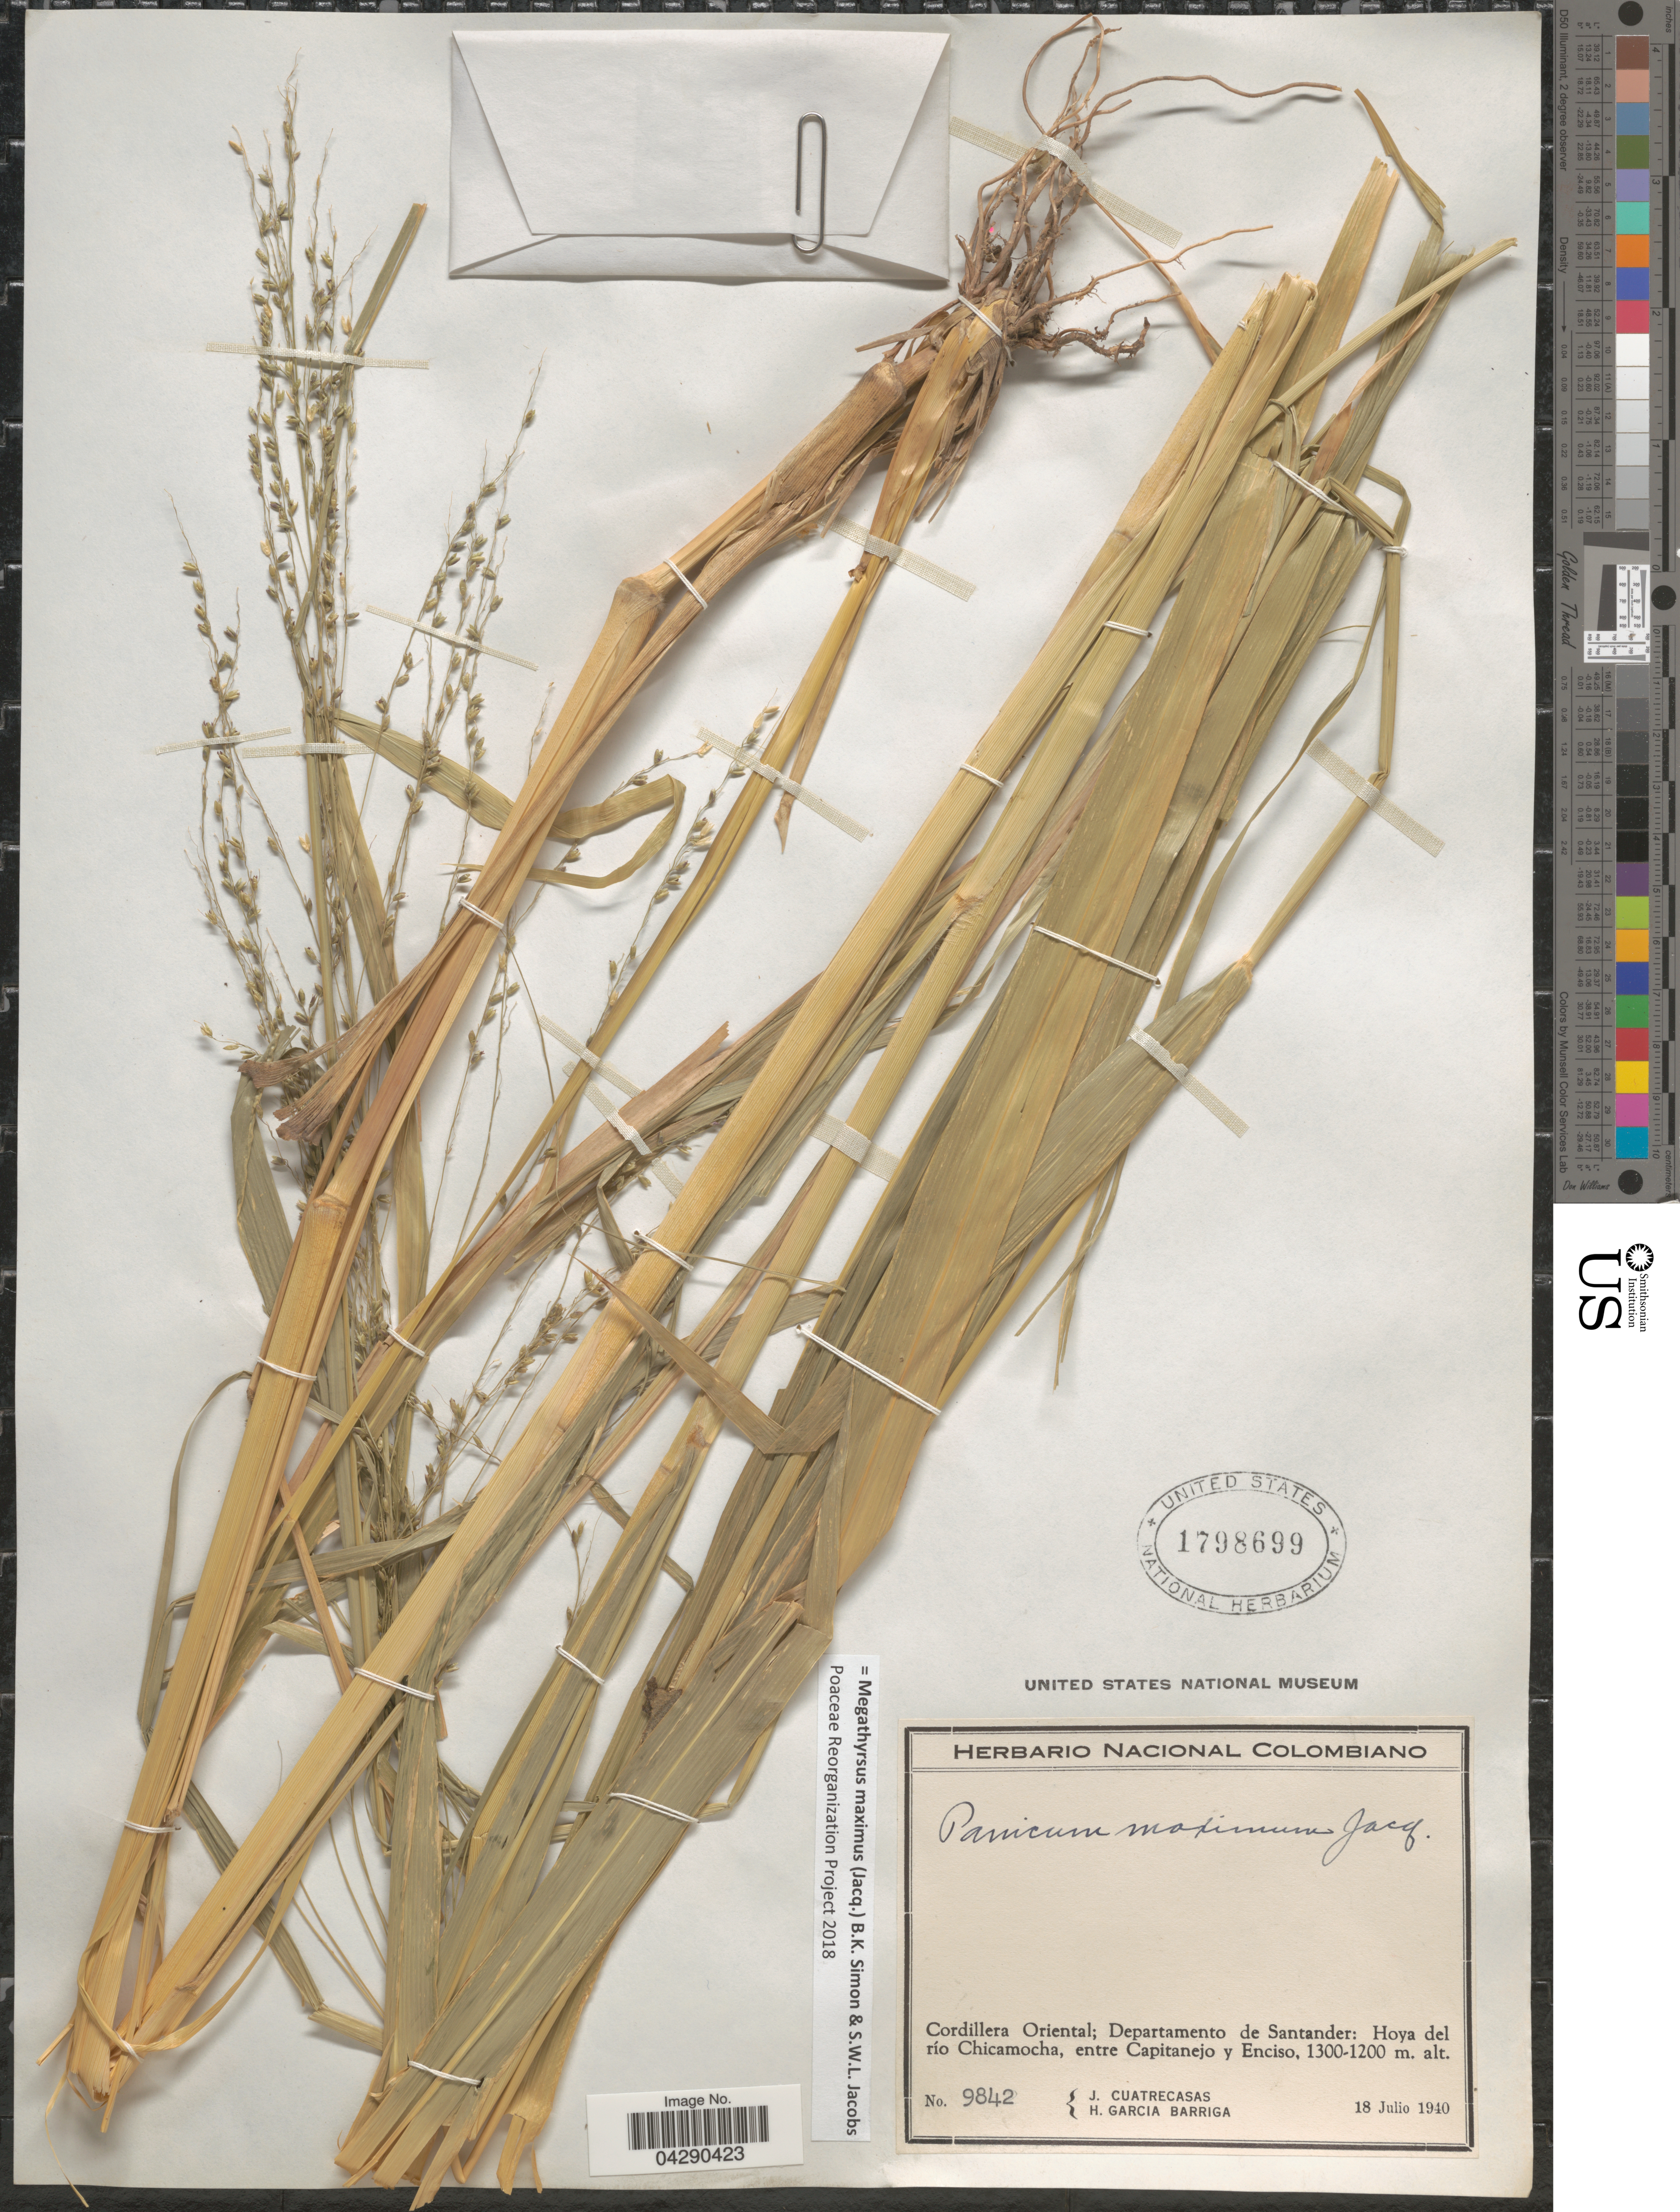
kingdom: Plantae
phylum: Tracheophyta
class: Liliopsida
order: Poales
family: Poaceae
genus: Megathyrsus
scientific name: Megathyrsus maximus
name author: (Jacq.) B.K. Simon & S.W.L. Jacobs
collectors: J. Cuatrecasas & H. García Barriga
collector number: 9842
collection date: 1940-07-18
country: Colombia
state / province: Santander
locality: Cordillera Oriental; Departamento de Santander: Hoya del río Chicamocha, entre Capitanejo y Enciso.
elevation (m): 1200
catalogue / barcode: US 1798699